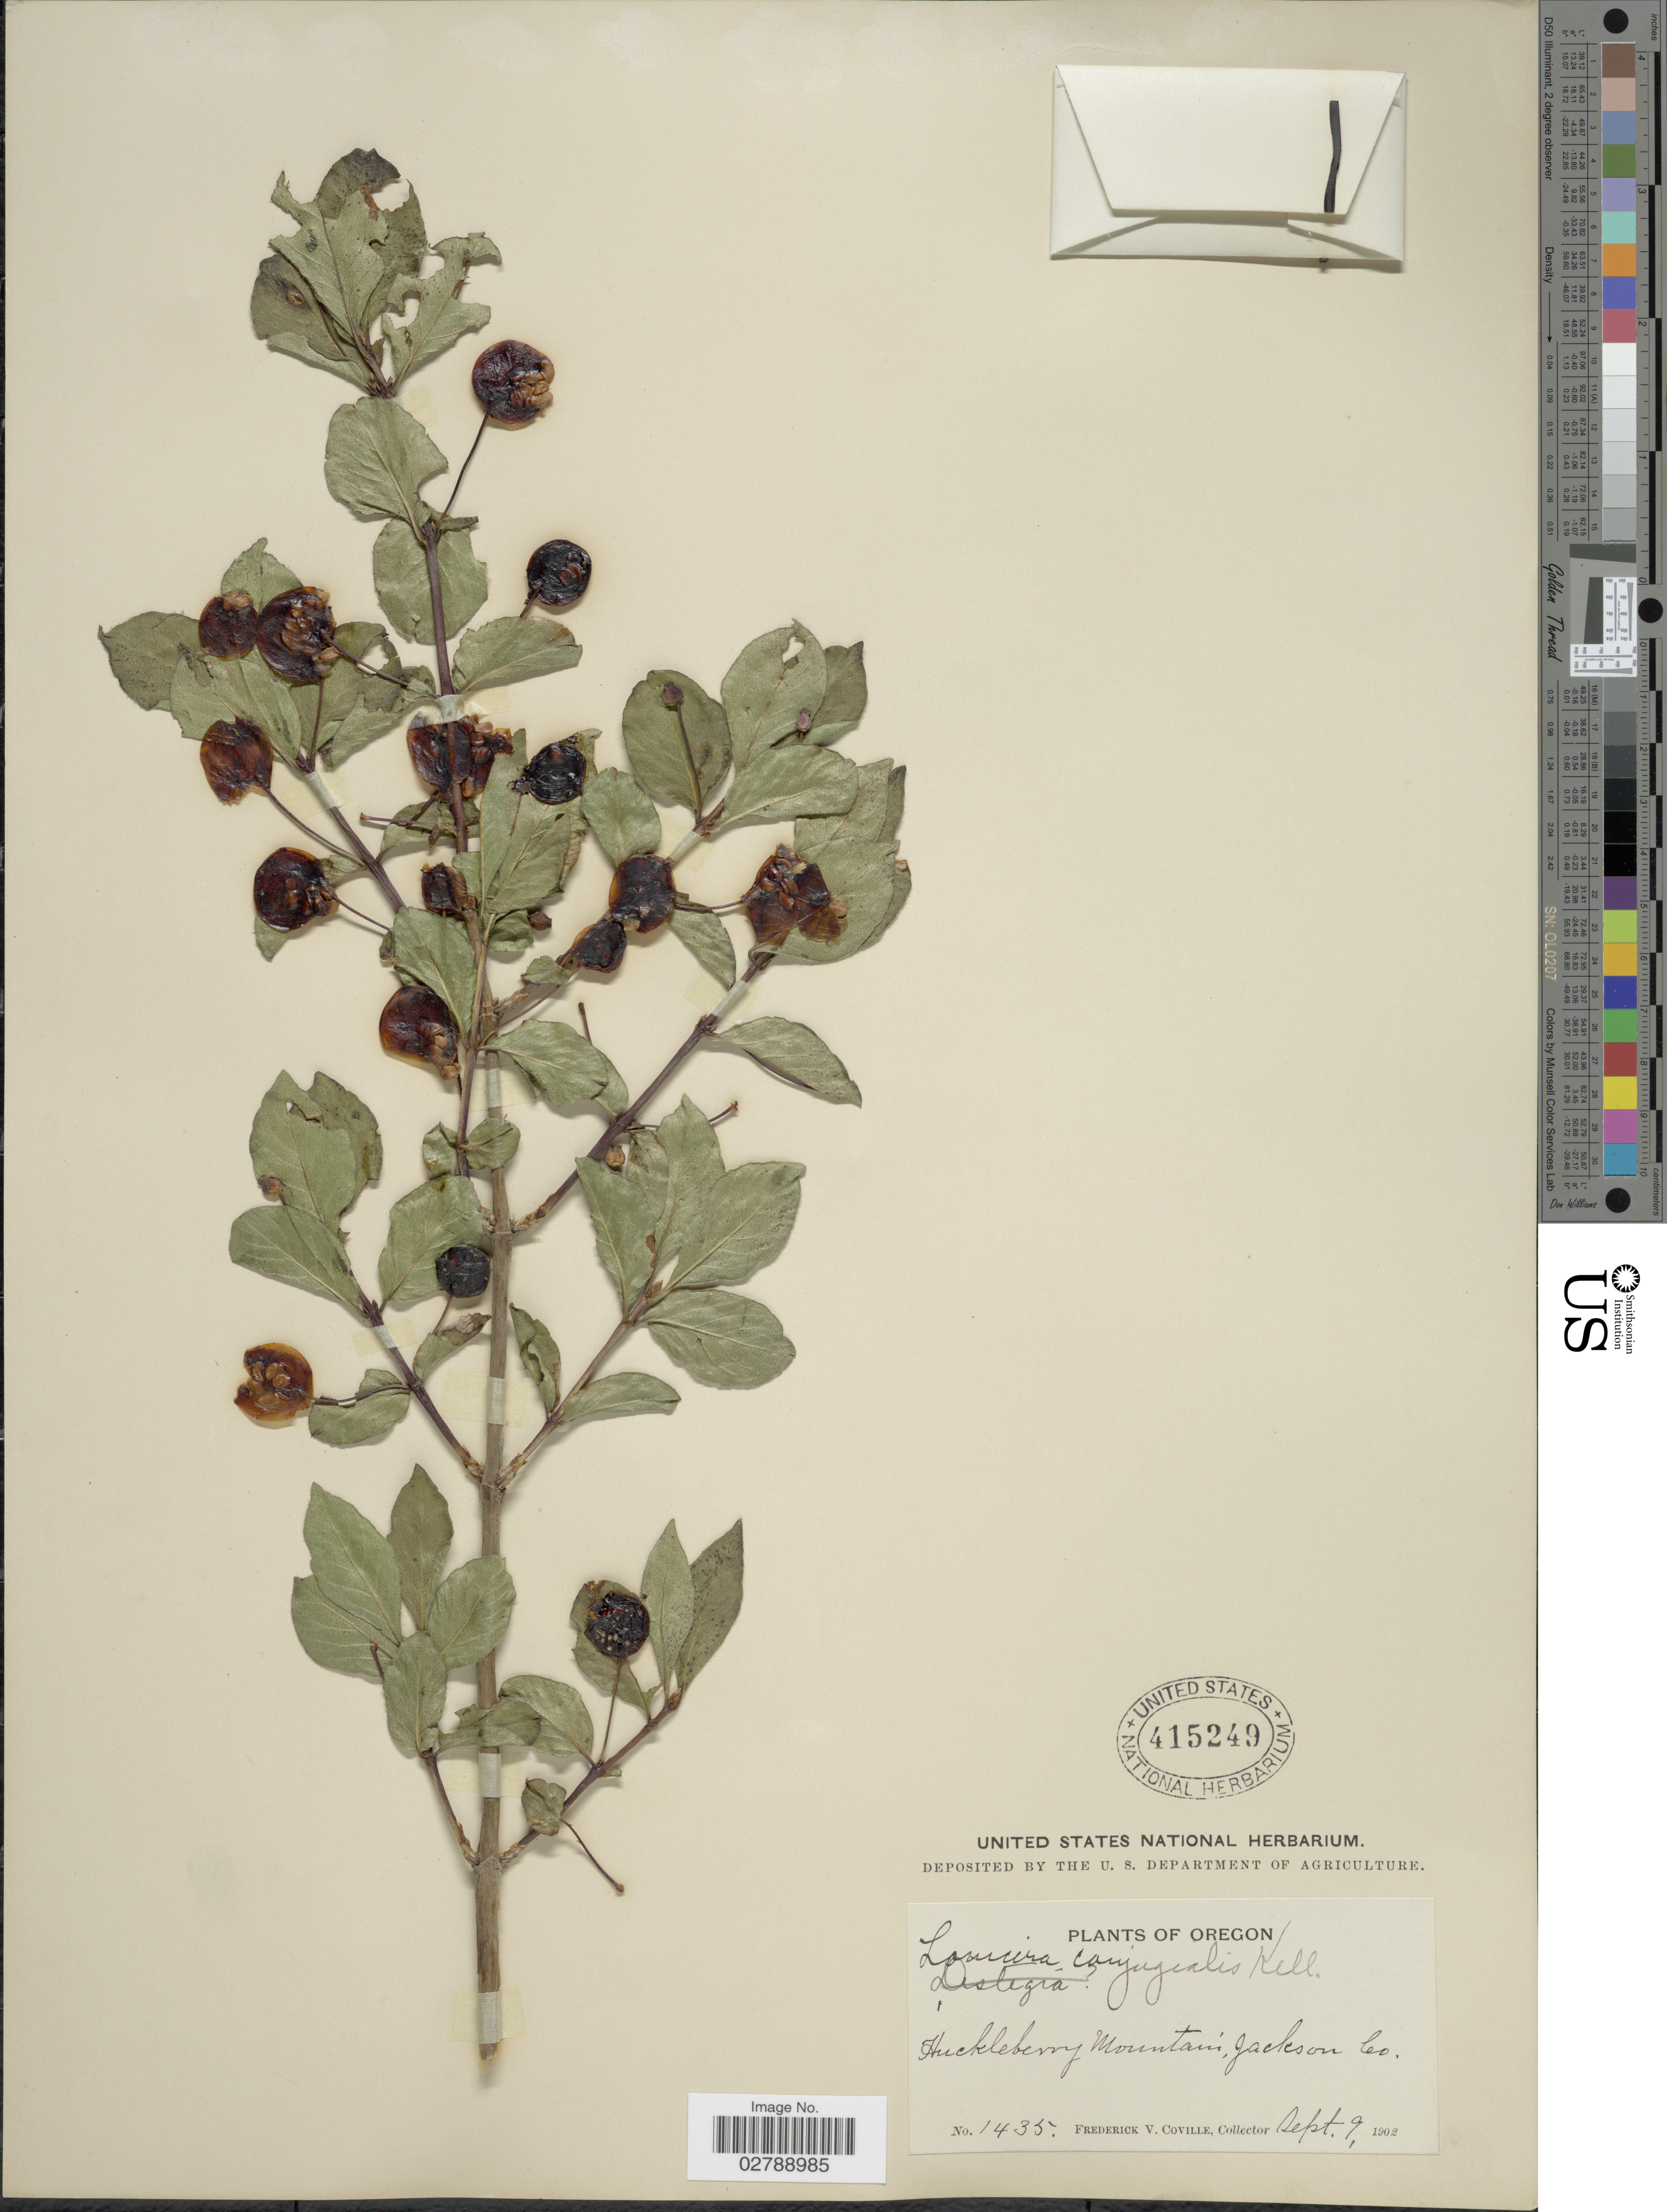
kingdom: Plantae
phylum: Tracheophyta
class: Magnoliopsida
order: Dipsacales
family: Caprifoliaceae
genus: Lonicera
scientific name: Lonicera conjugialis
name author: Kellogg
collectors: F. V. Coville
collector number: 1435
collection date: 1902-09-09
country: United States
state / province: Oregon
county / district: Jackson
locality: Huckleberry Mountain, Jackson Co.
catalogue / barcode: US 415249